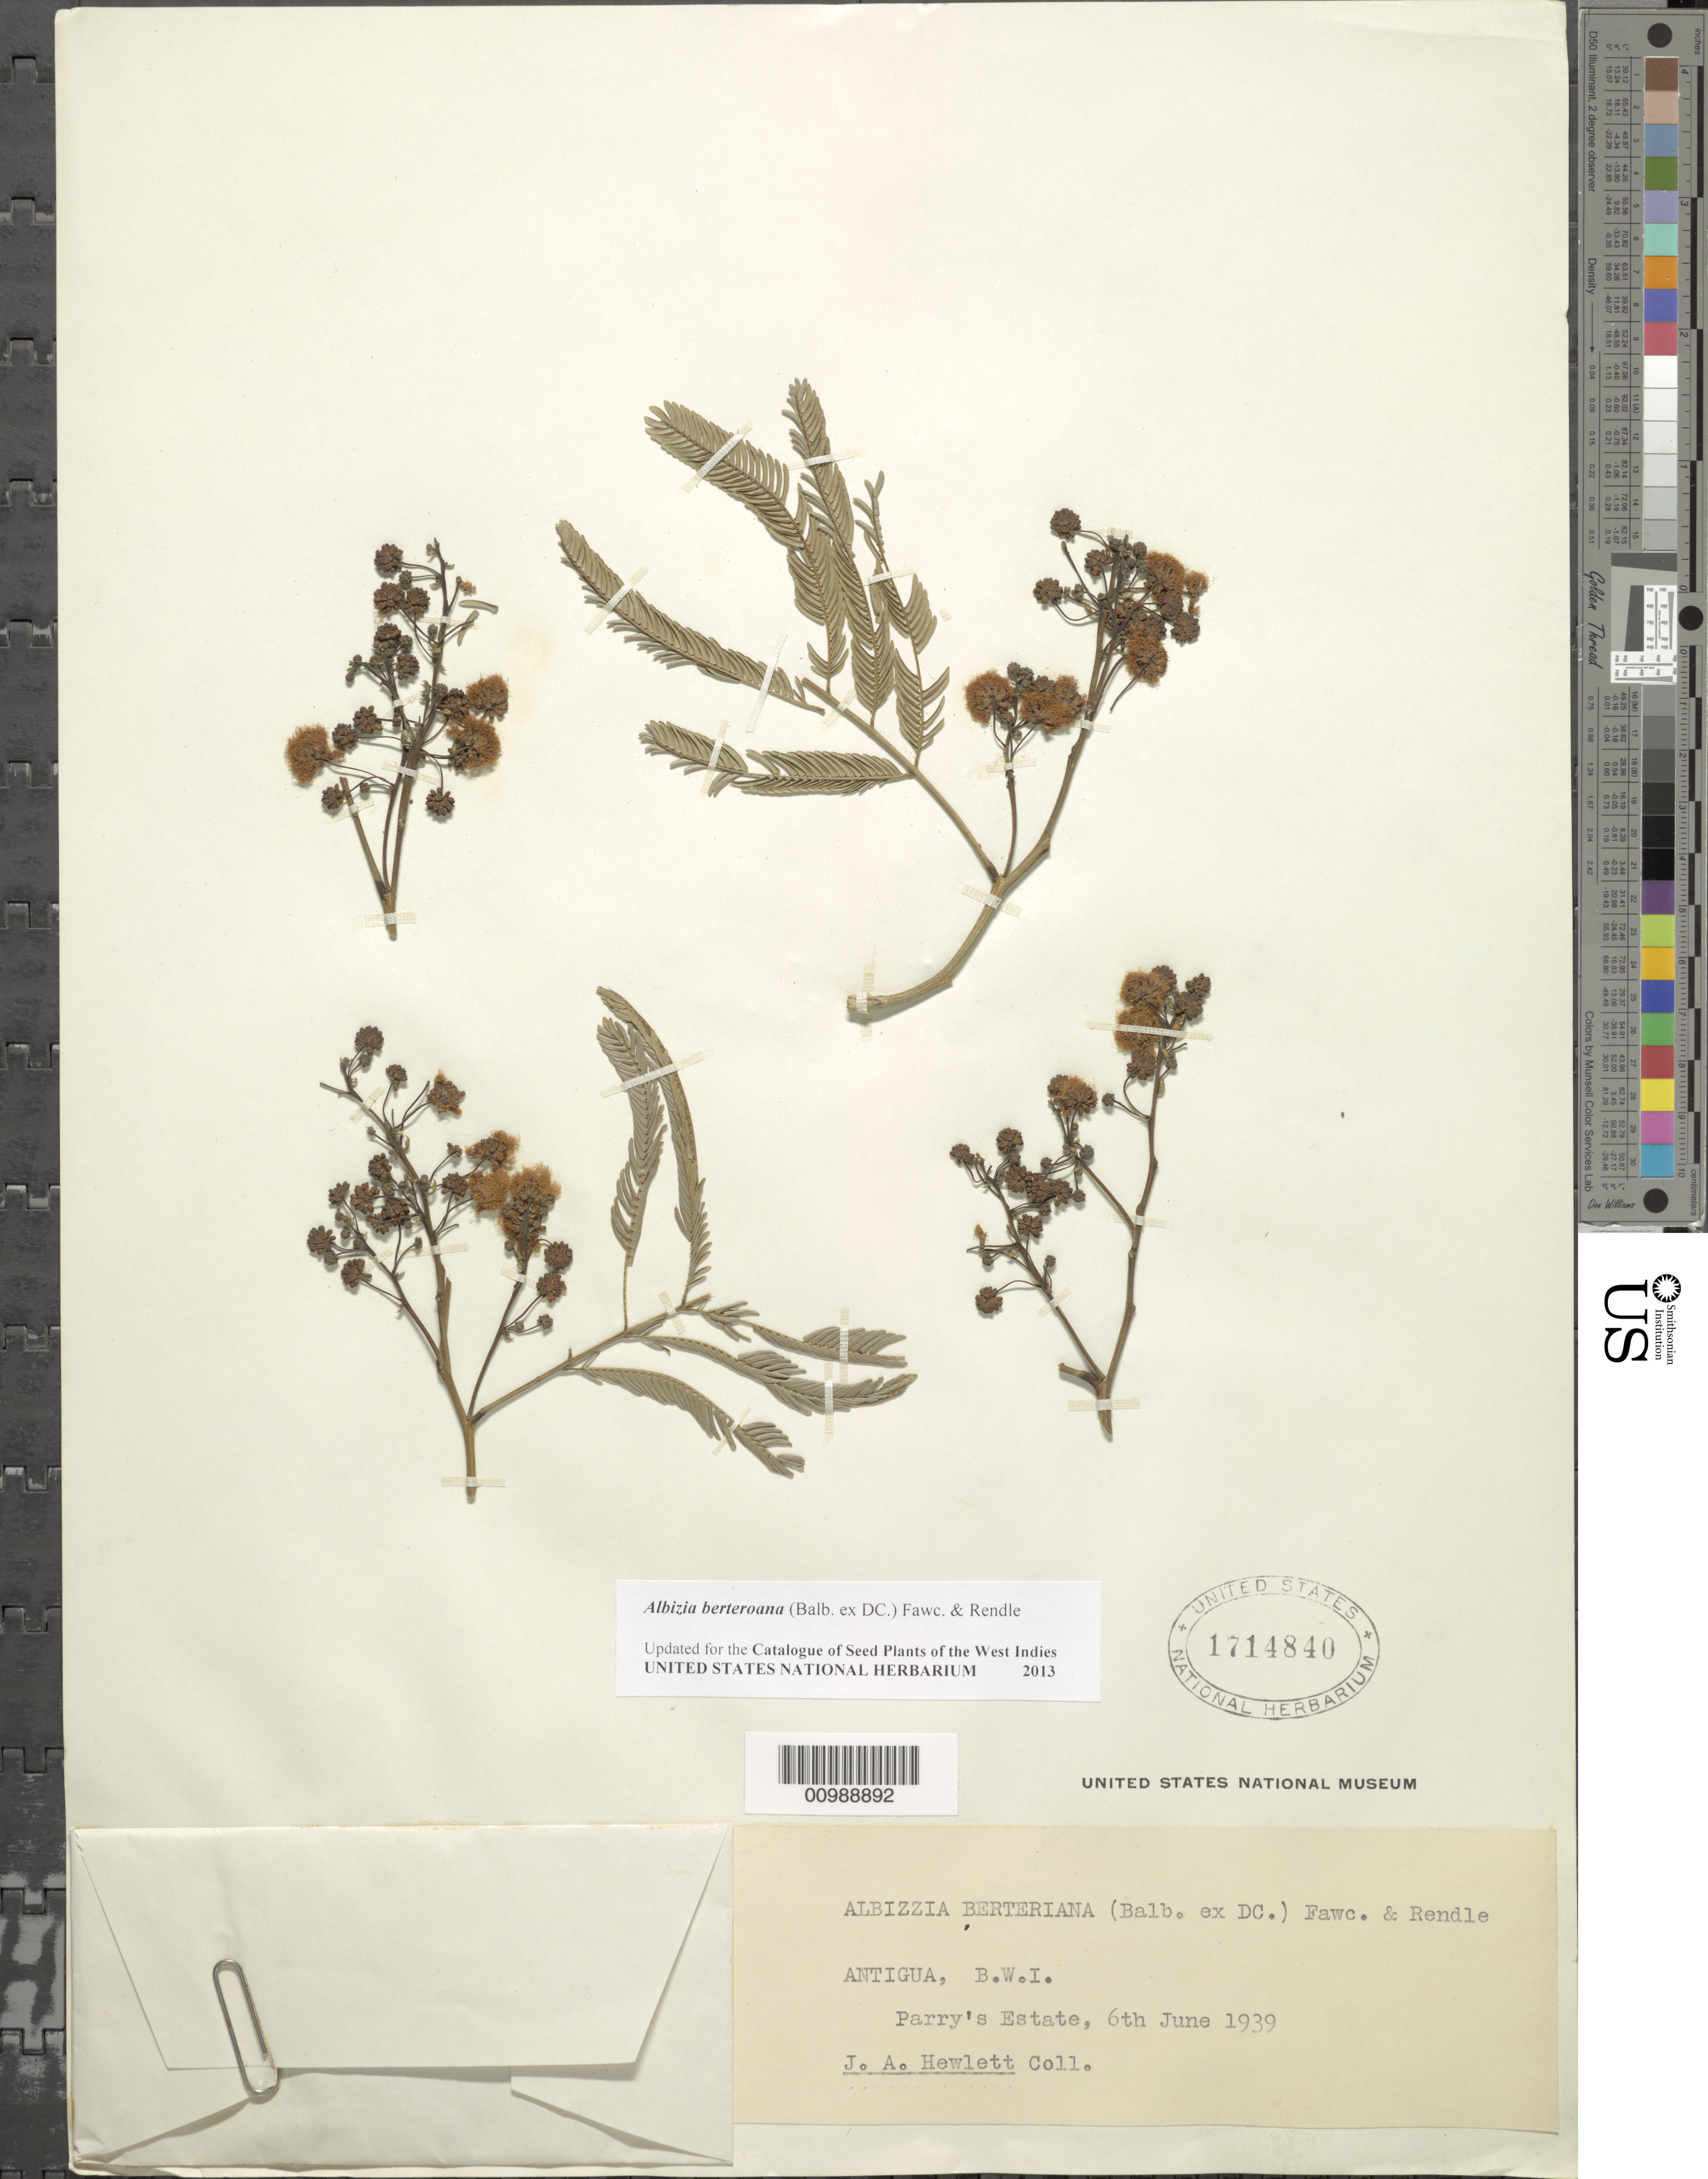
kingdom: Plantae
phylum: Tracheophyta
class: Magnoliopsida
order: Fabales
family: Fabaceae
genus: Pseudalbizzia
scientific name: Pseudalbizzia berteroana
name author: (Balb. ex DC.) Britton & Rose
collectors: J. Hewlett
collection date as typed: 06 Jun 1939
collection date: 1939-06-06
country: Antigua and Barbuda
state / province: Saint Peter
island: Antigua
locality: Parry's Estate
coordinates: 0 N, 0 E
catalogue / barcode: US 1714840